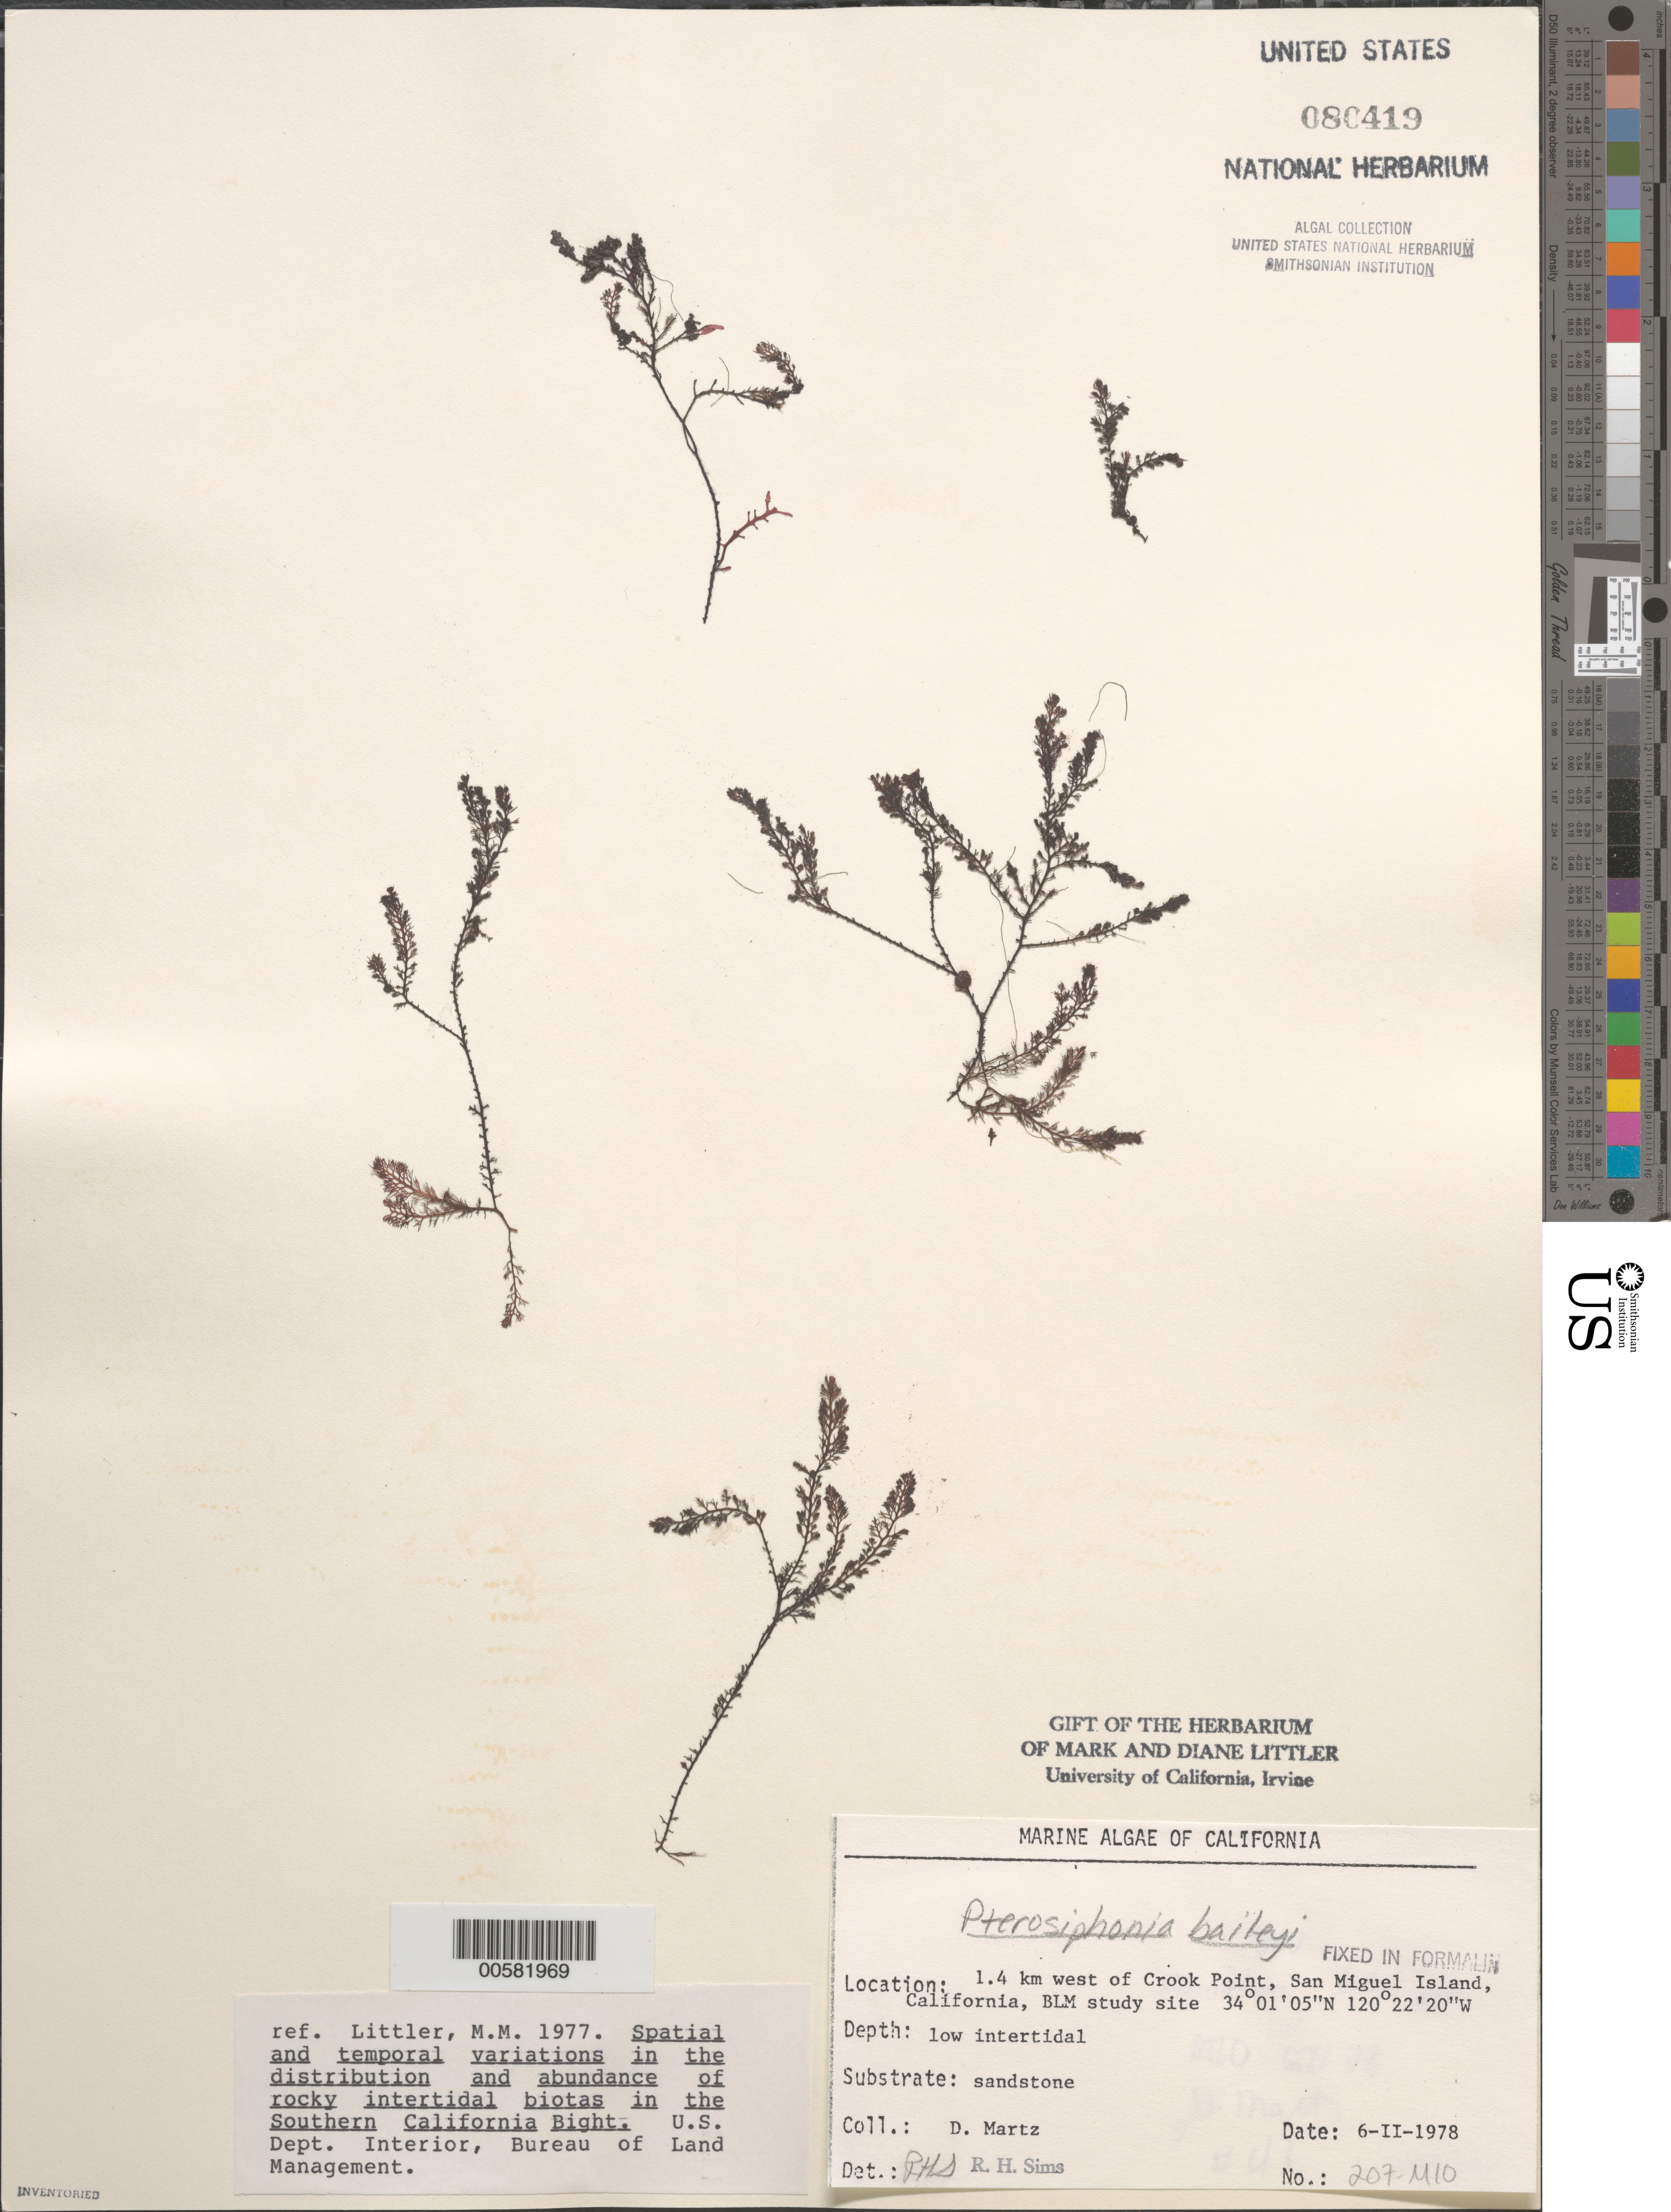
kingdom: Plantae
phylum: Rhodophyta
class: Florideophyceae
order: Ceramiales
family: Rhodomelaceae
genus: Symphyocladiella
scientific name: Symphyocladiella baileyi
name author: (Harvey) D.E.Bustamante et al.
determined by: Algae name updating Project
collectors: D. Martz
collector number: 207-mio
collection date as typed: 06 Feb 1978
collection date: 1978-02-06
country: United States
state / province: California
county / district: Santa Barbara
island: San Miguel Island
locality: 1.4 km north of Crook Point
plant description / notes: BLM-SOCALBIGHT Rocky Intertidal Survey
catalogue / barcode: US 80419